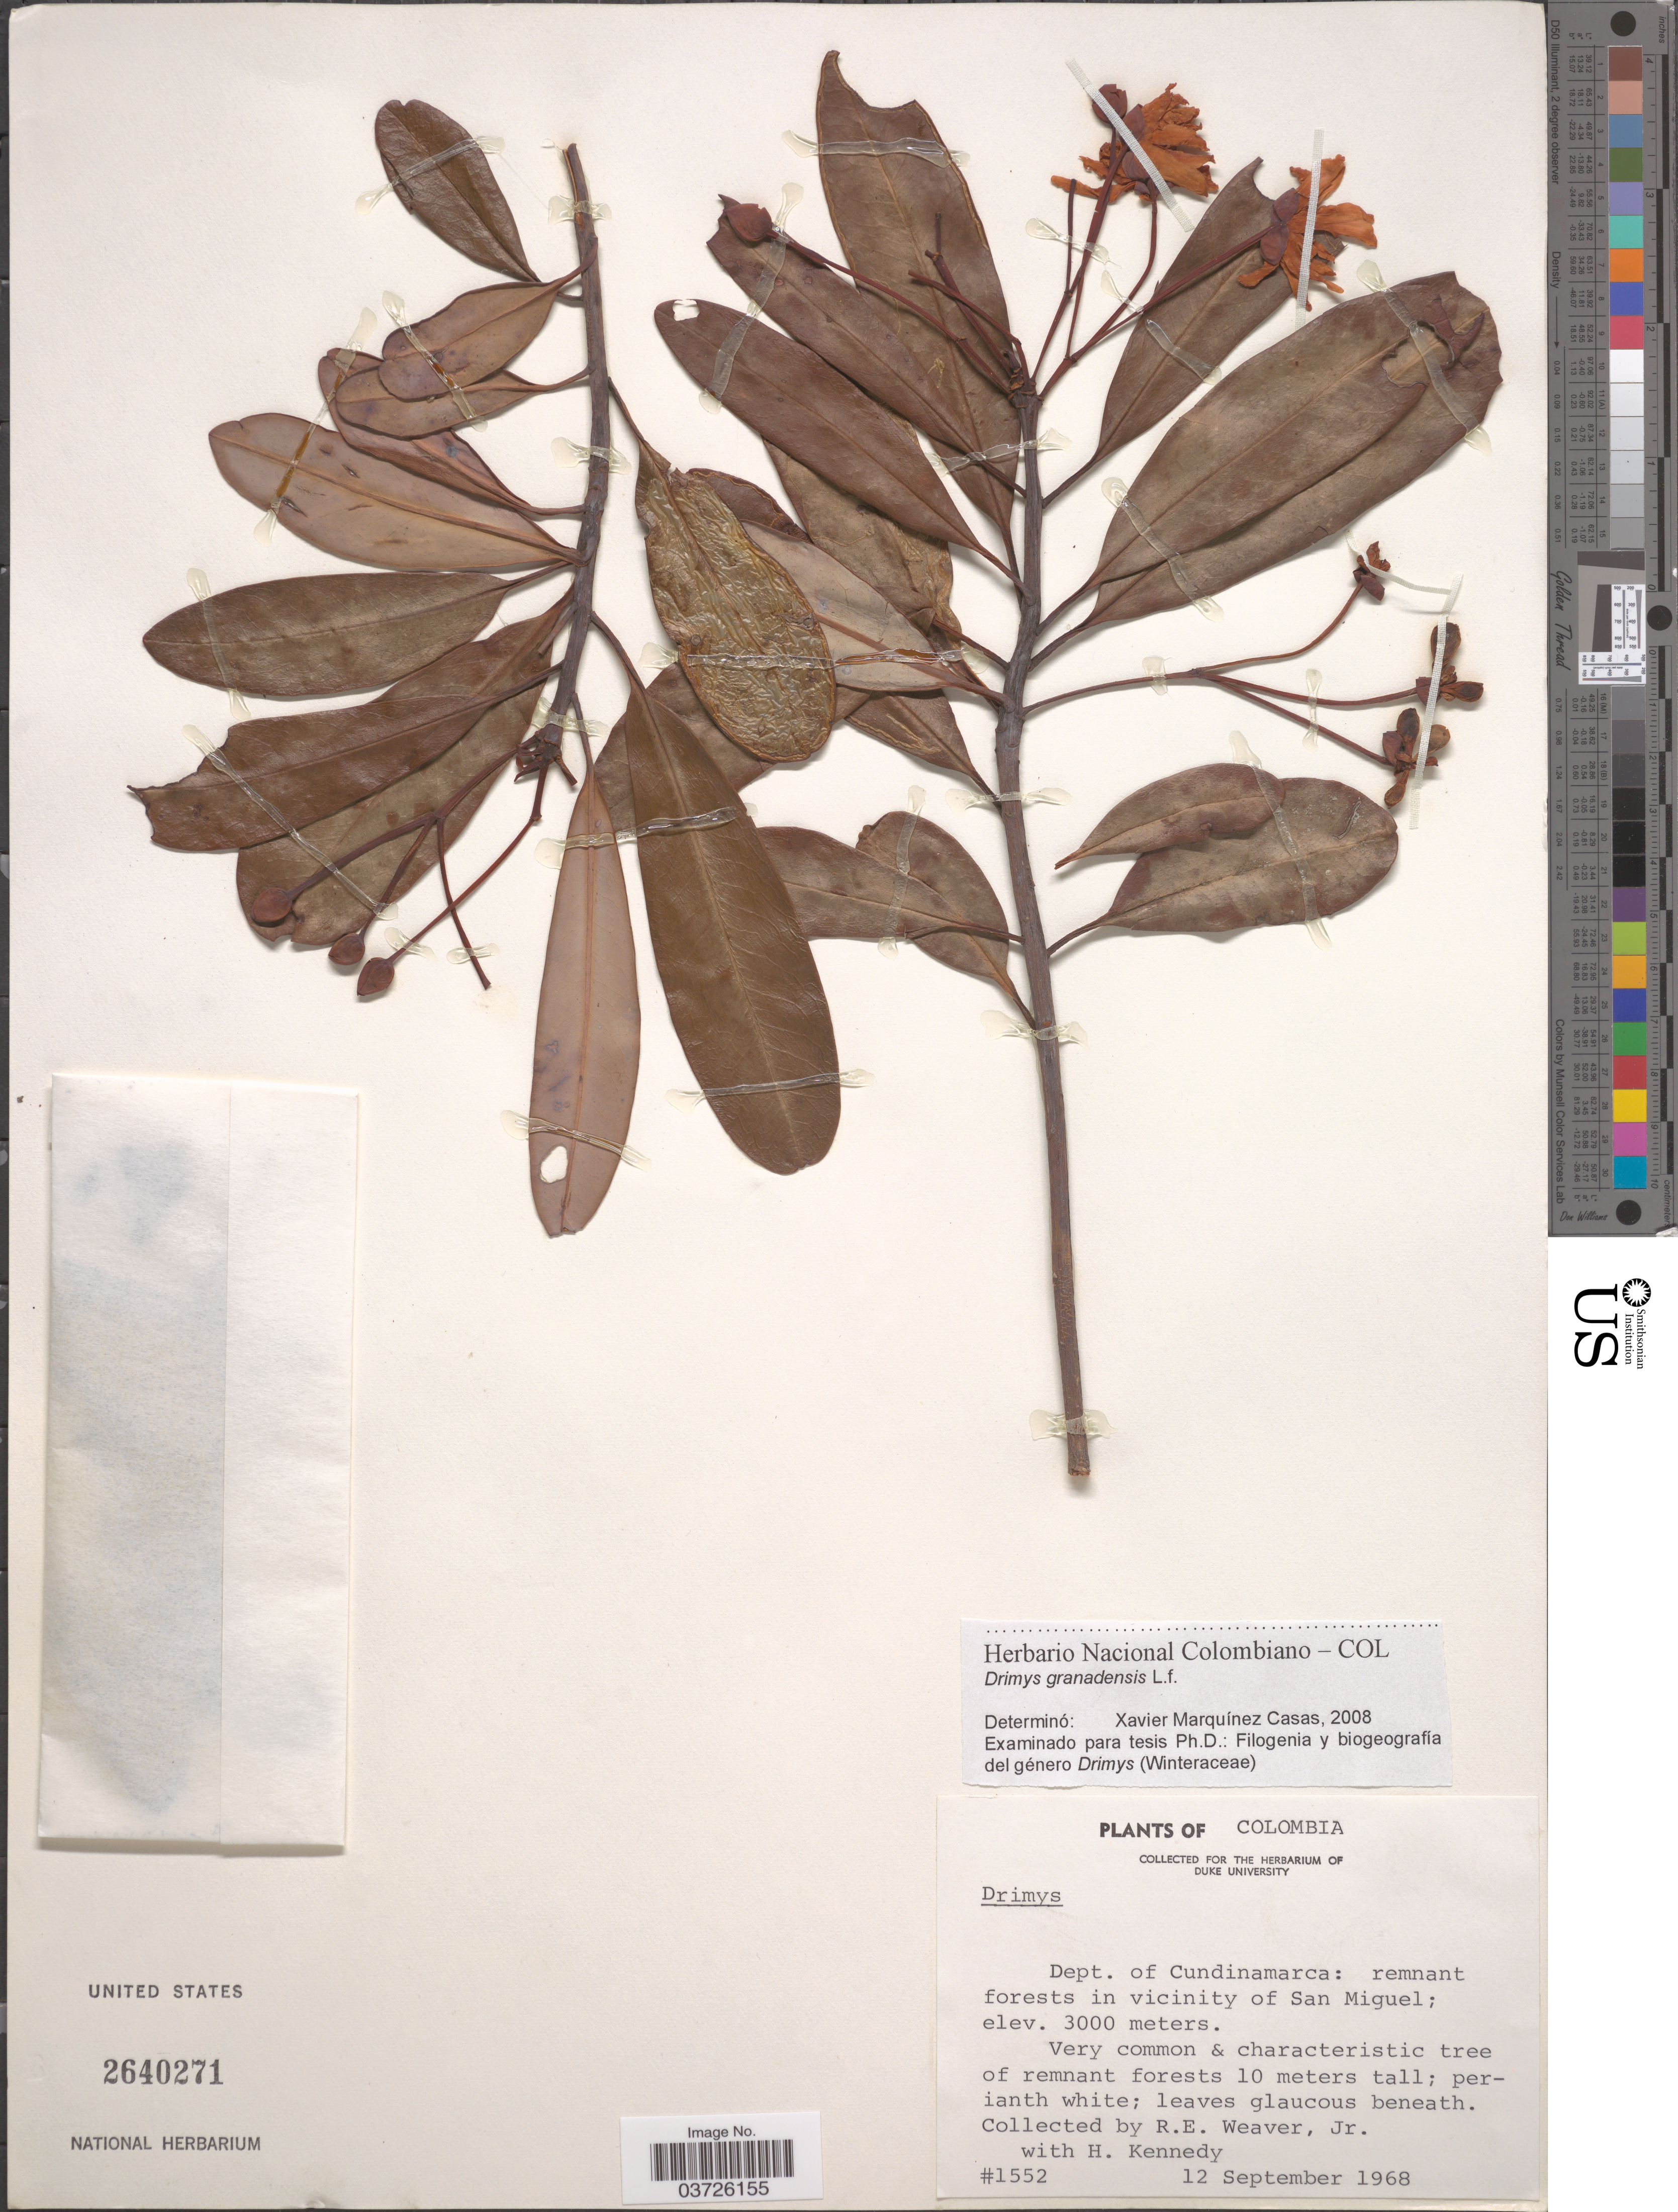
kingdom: Plantae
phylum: Tracheophyta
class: Magnoliopsida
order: Canellales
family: Winteraceae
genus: Drimys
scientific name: Drimys granadensis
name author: L. f.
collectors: R. Weaver Jr. & H. Kennedy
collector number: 1552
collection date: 1968-09-12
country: Colombia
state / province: Cundinamarca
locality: Dept. of Cundinamarca: remnant forests in vicinity of San Miguel.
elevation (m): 3000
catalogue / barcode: US 2640271